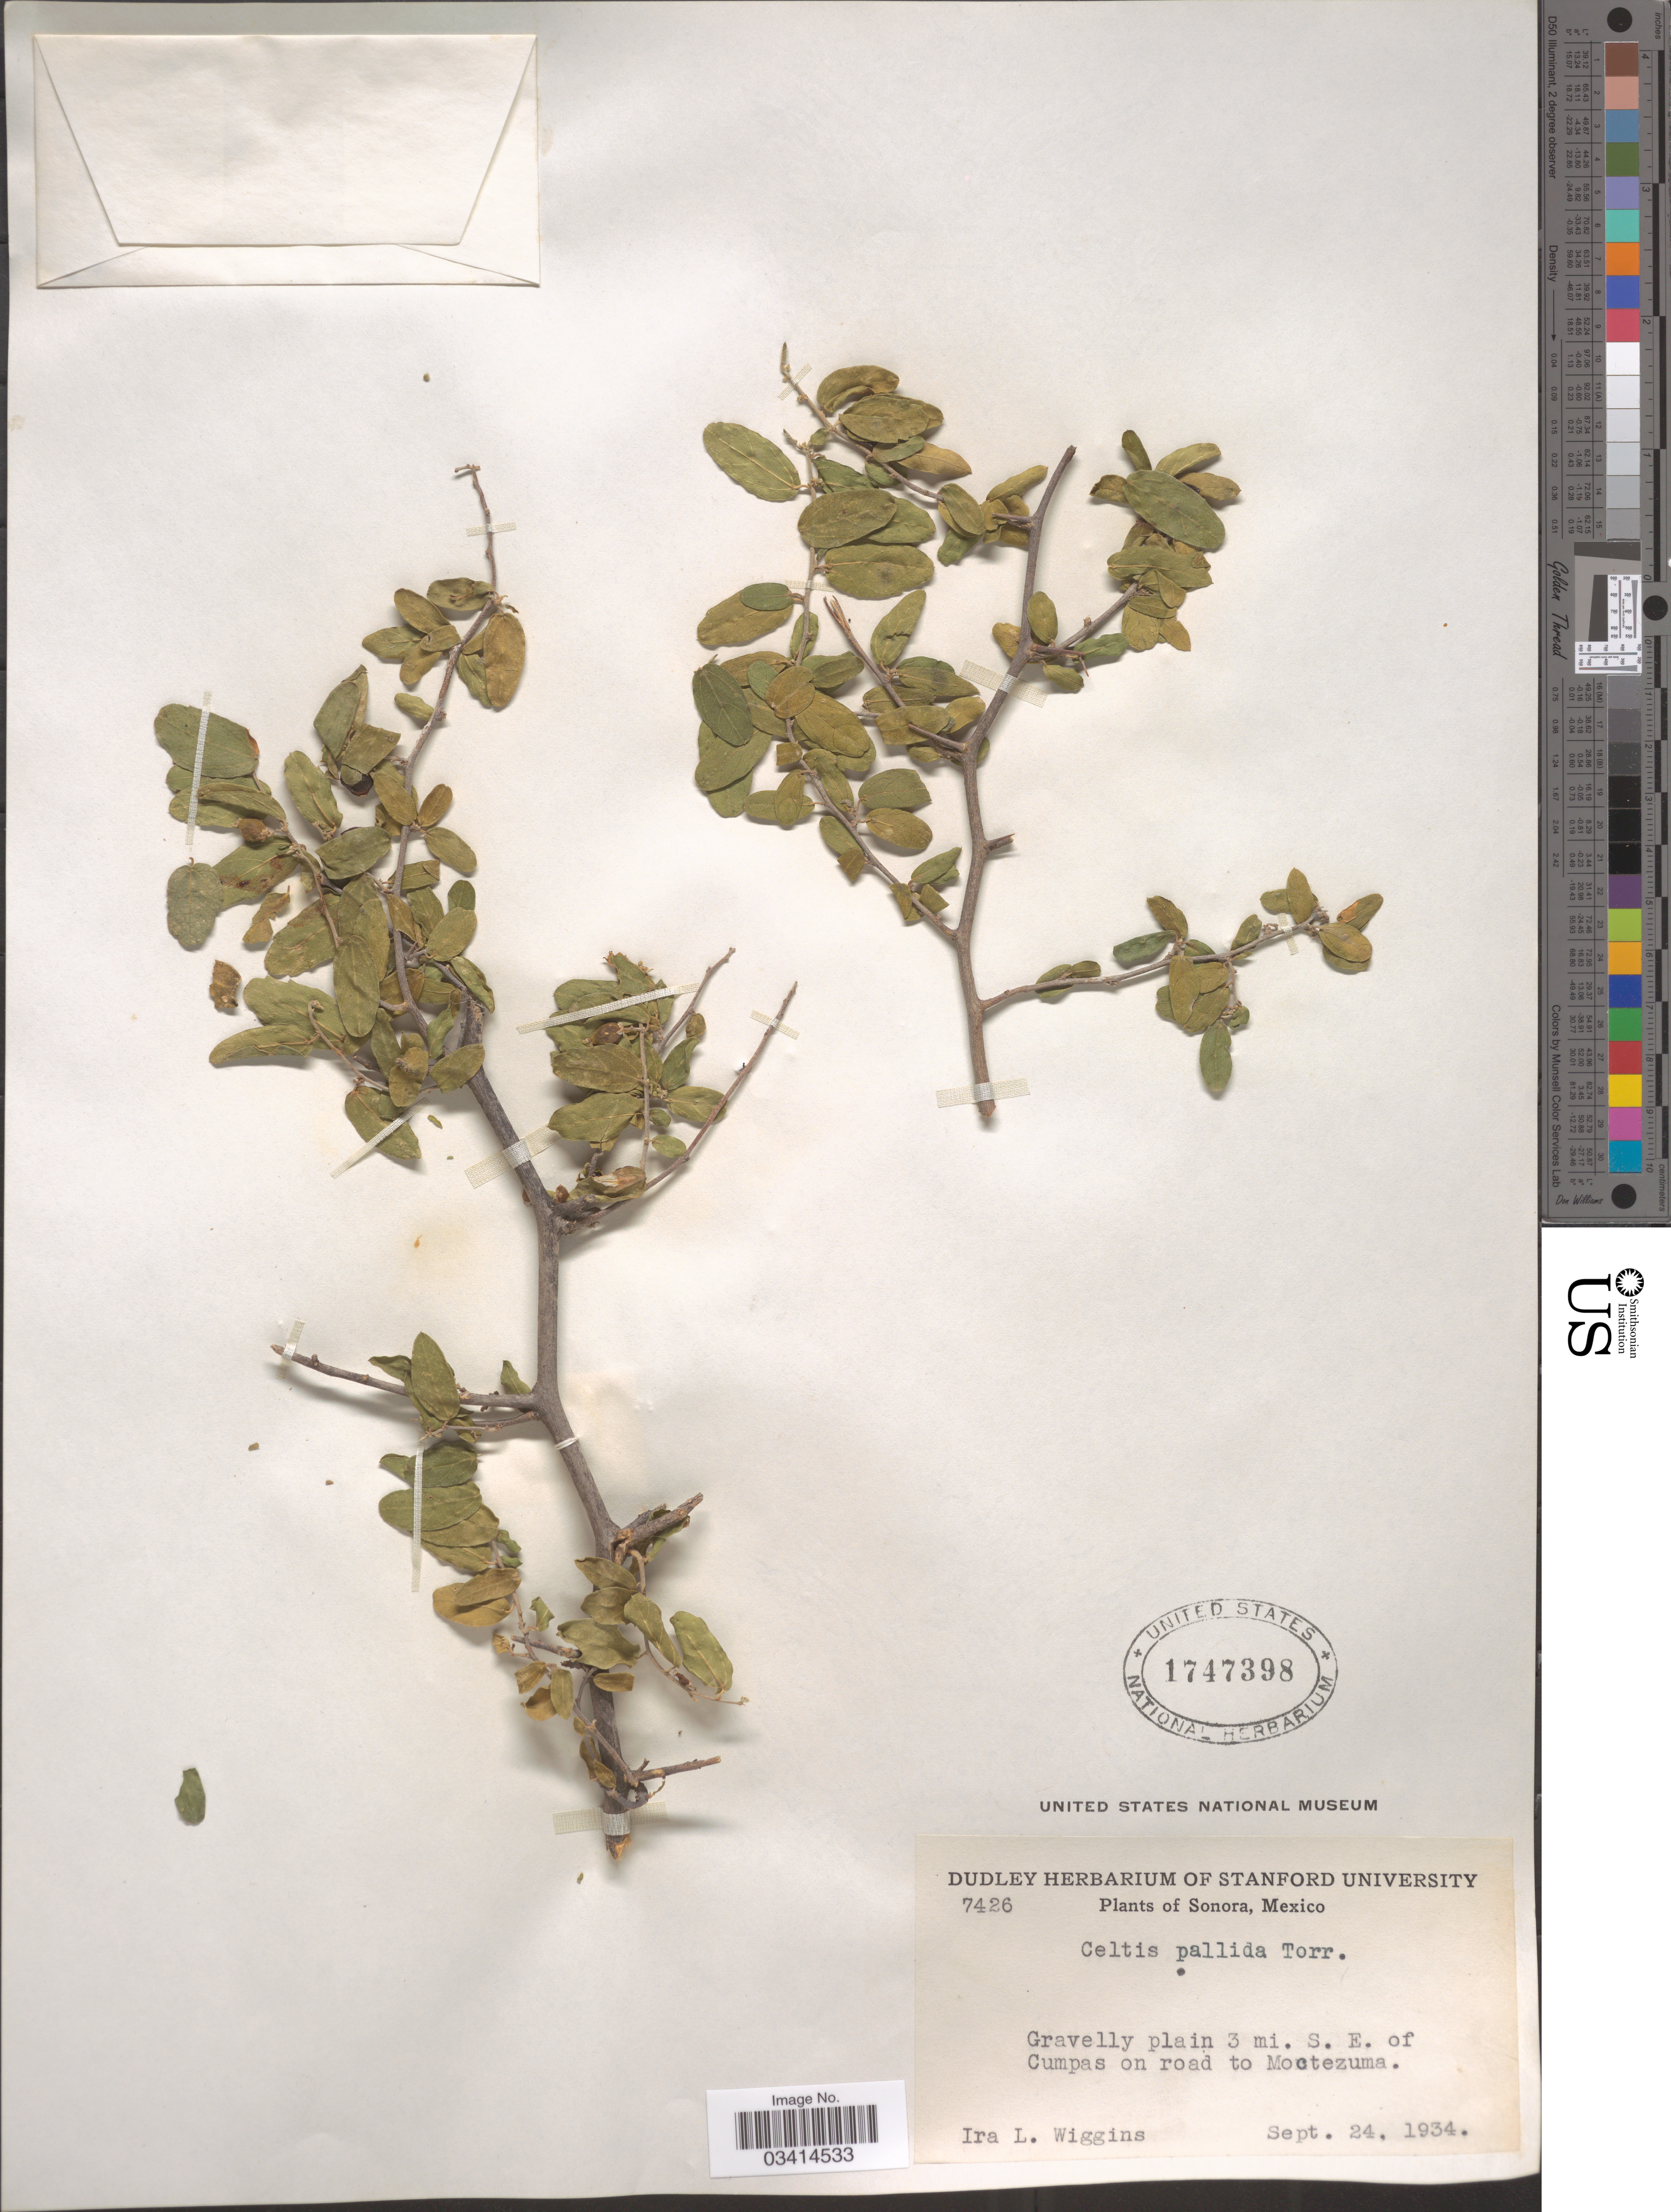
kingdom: Plantae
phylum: Tracheophyta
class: Magnoliopsida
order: Rosales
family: Cannabaceae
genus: Celtis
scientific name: Celtis pallida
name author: Torr. in Emory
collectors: I. L. Wiggins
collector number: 7426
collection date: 1934-09-24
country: Mexico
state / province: Sonora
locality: Gravelly plain 3 mi. S. E. of Cumpas on road to Moctezuma.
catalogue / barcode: US 1747398